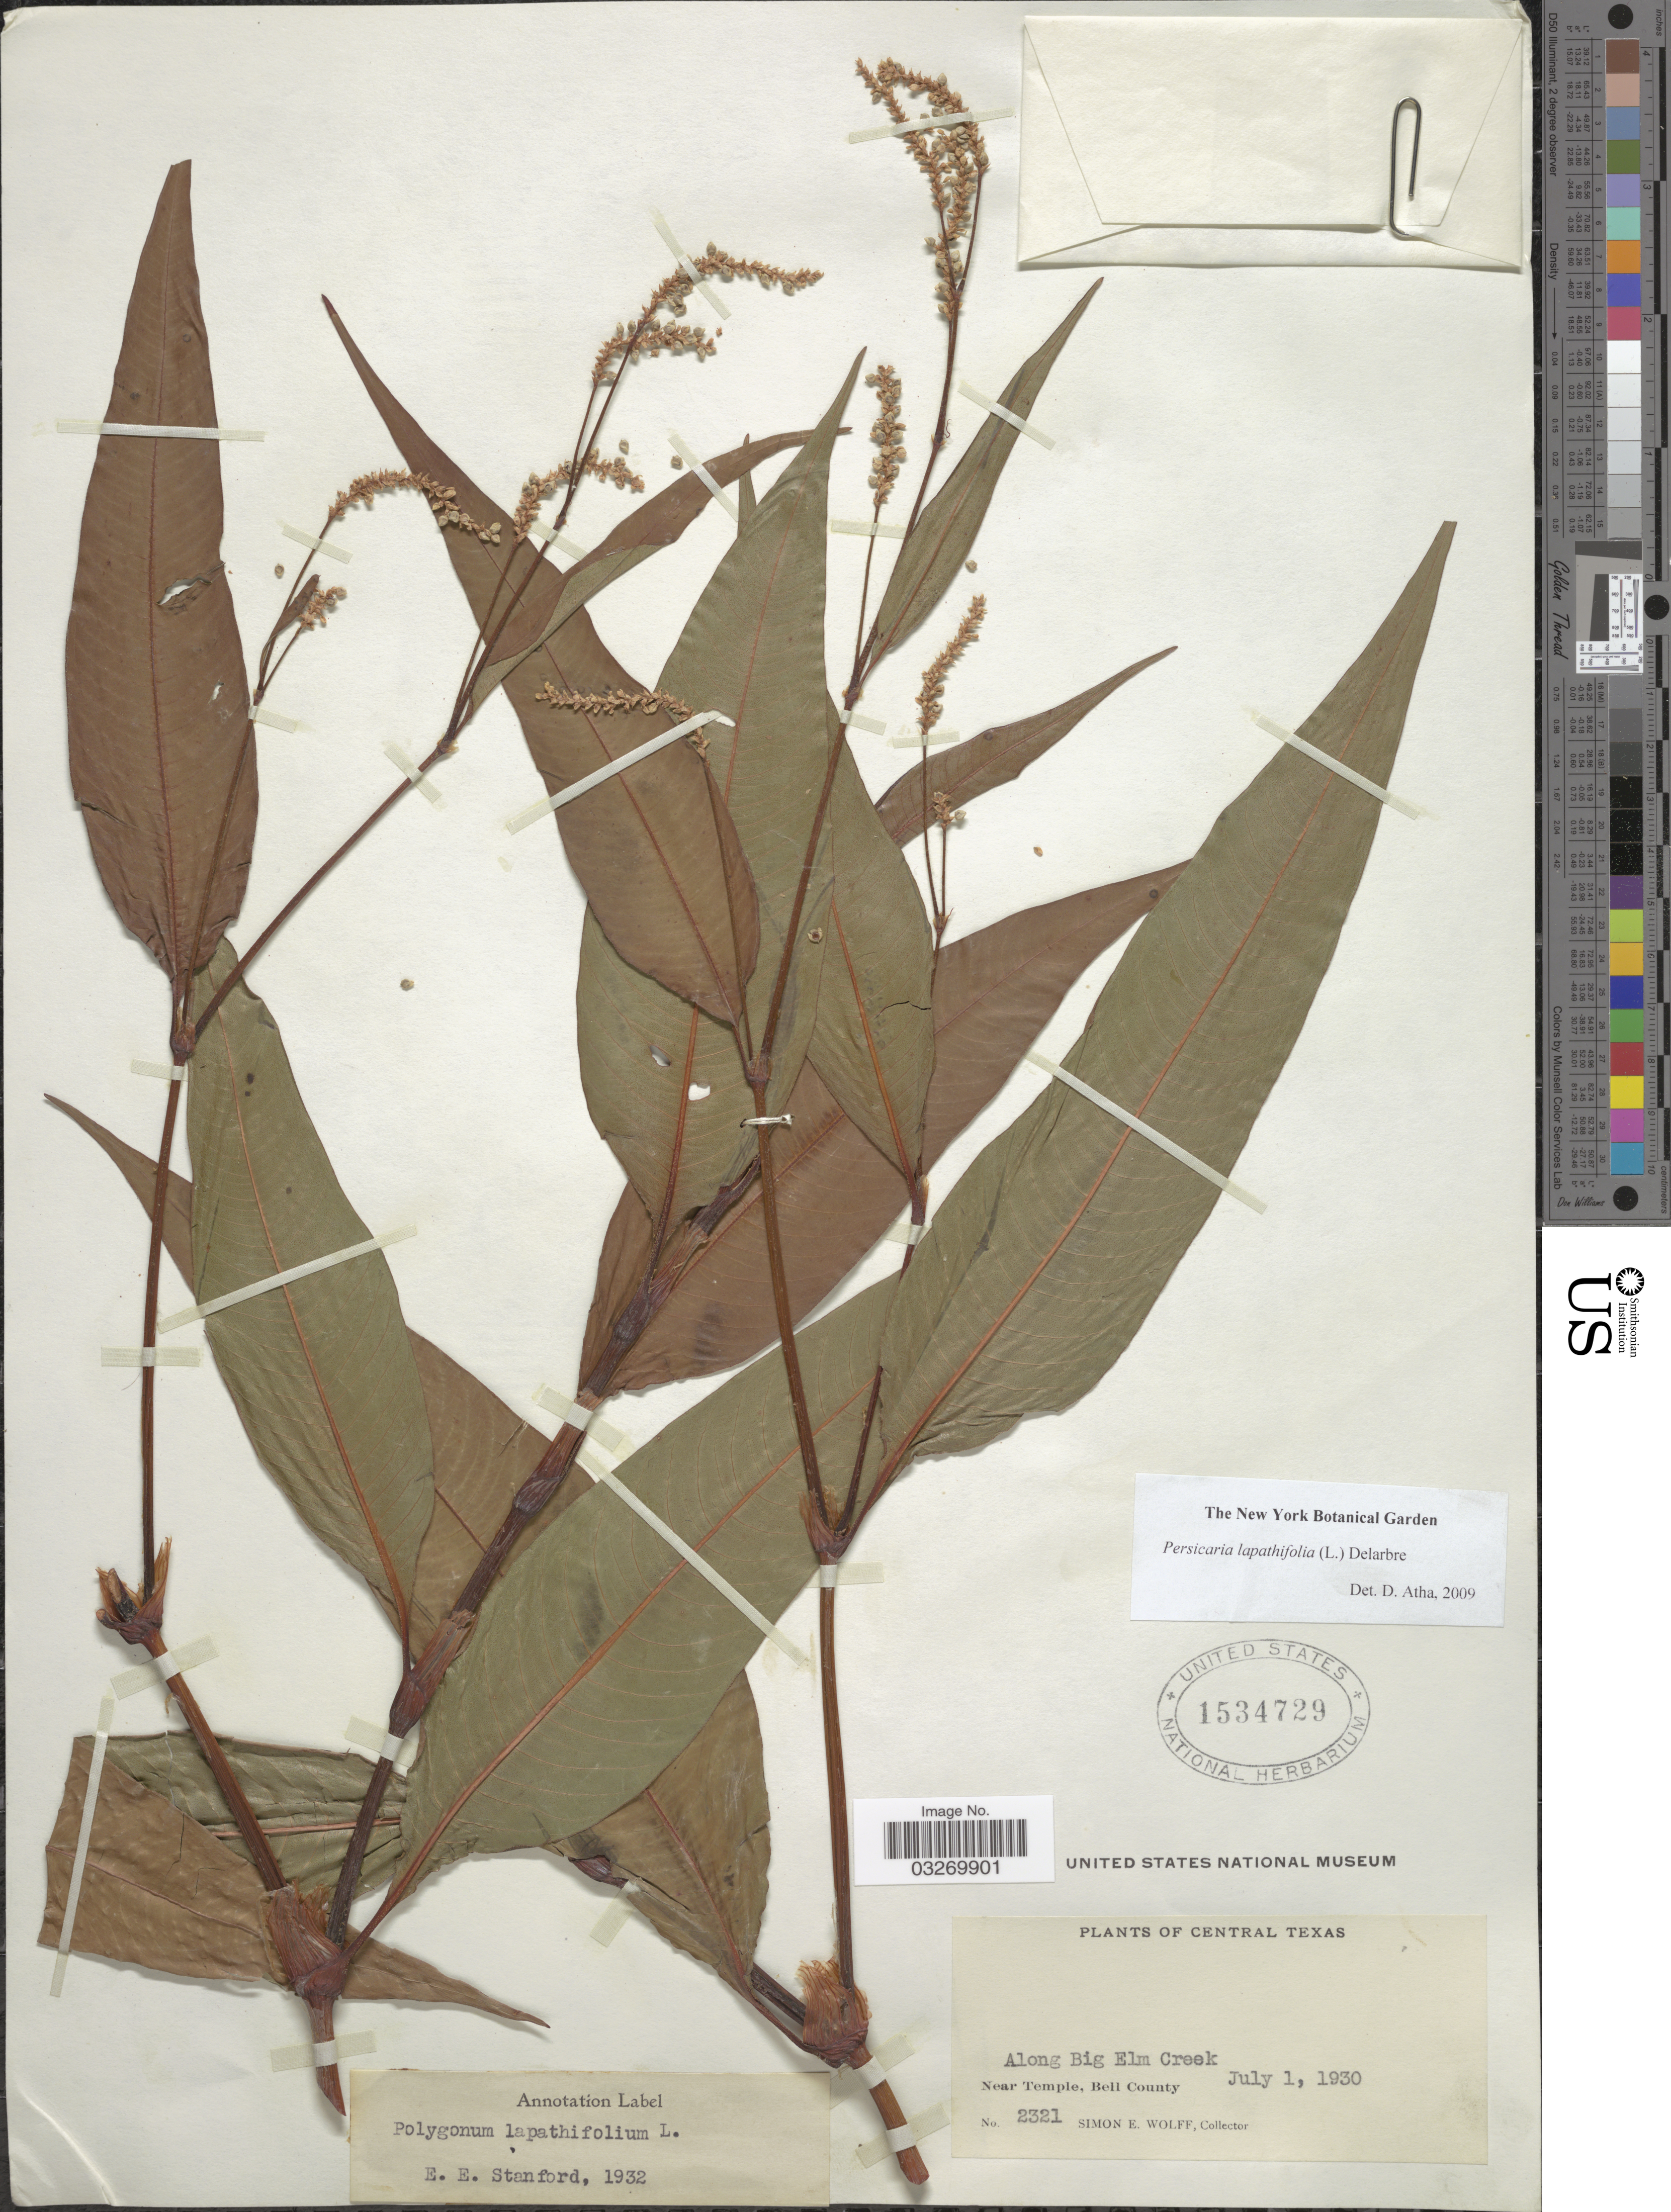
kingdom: Plantae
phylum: Tracheophyta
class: Magnoliopsida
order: Caryophyllales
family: Polygonaceae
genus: Persicaria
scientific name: Persicaria lapathifolia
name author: (L.) Delarbre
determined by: Atha, D. E.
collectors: S. E. Wolff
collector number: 2321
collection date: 1930-07-01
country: United States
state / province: Texas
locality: Central Texas. Along Big Elm Creek. Near Temple, Bell County.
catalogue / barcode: US 1534729